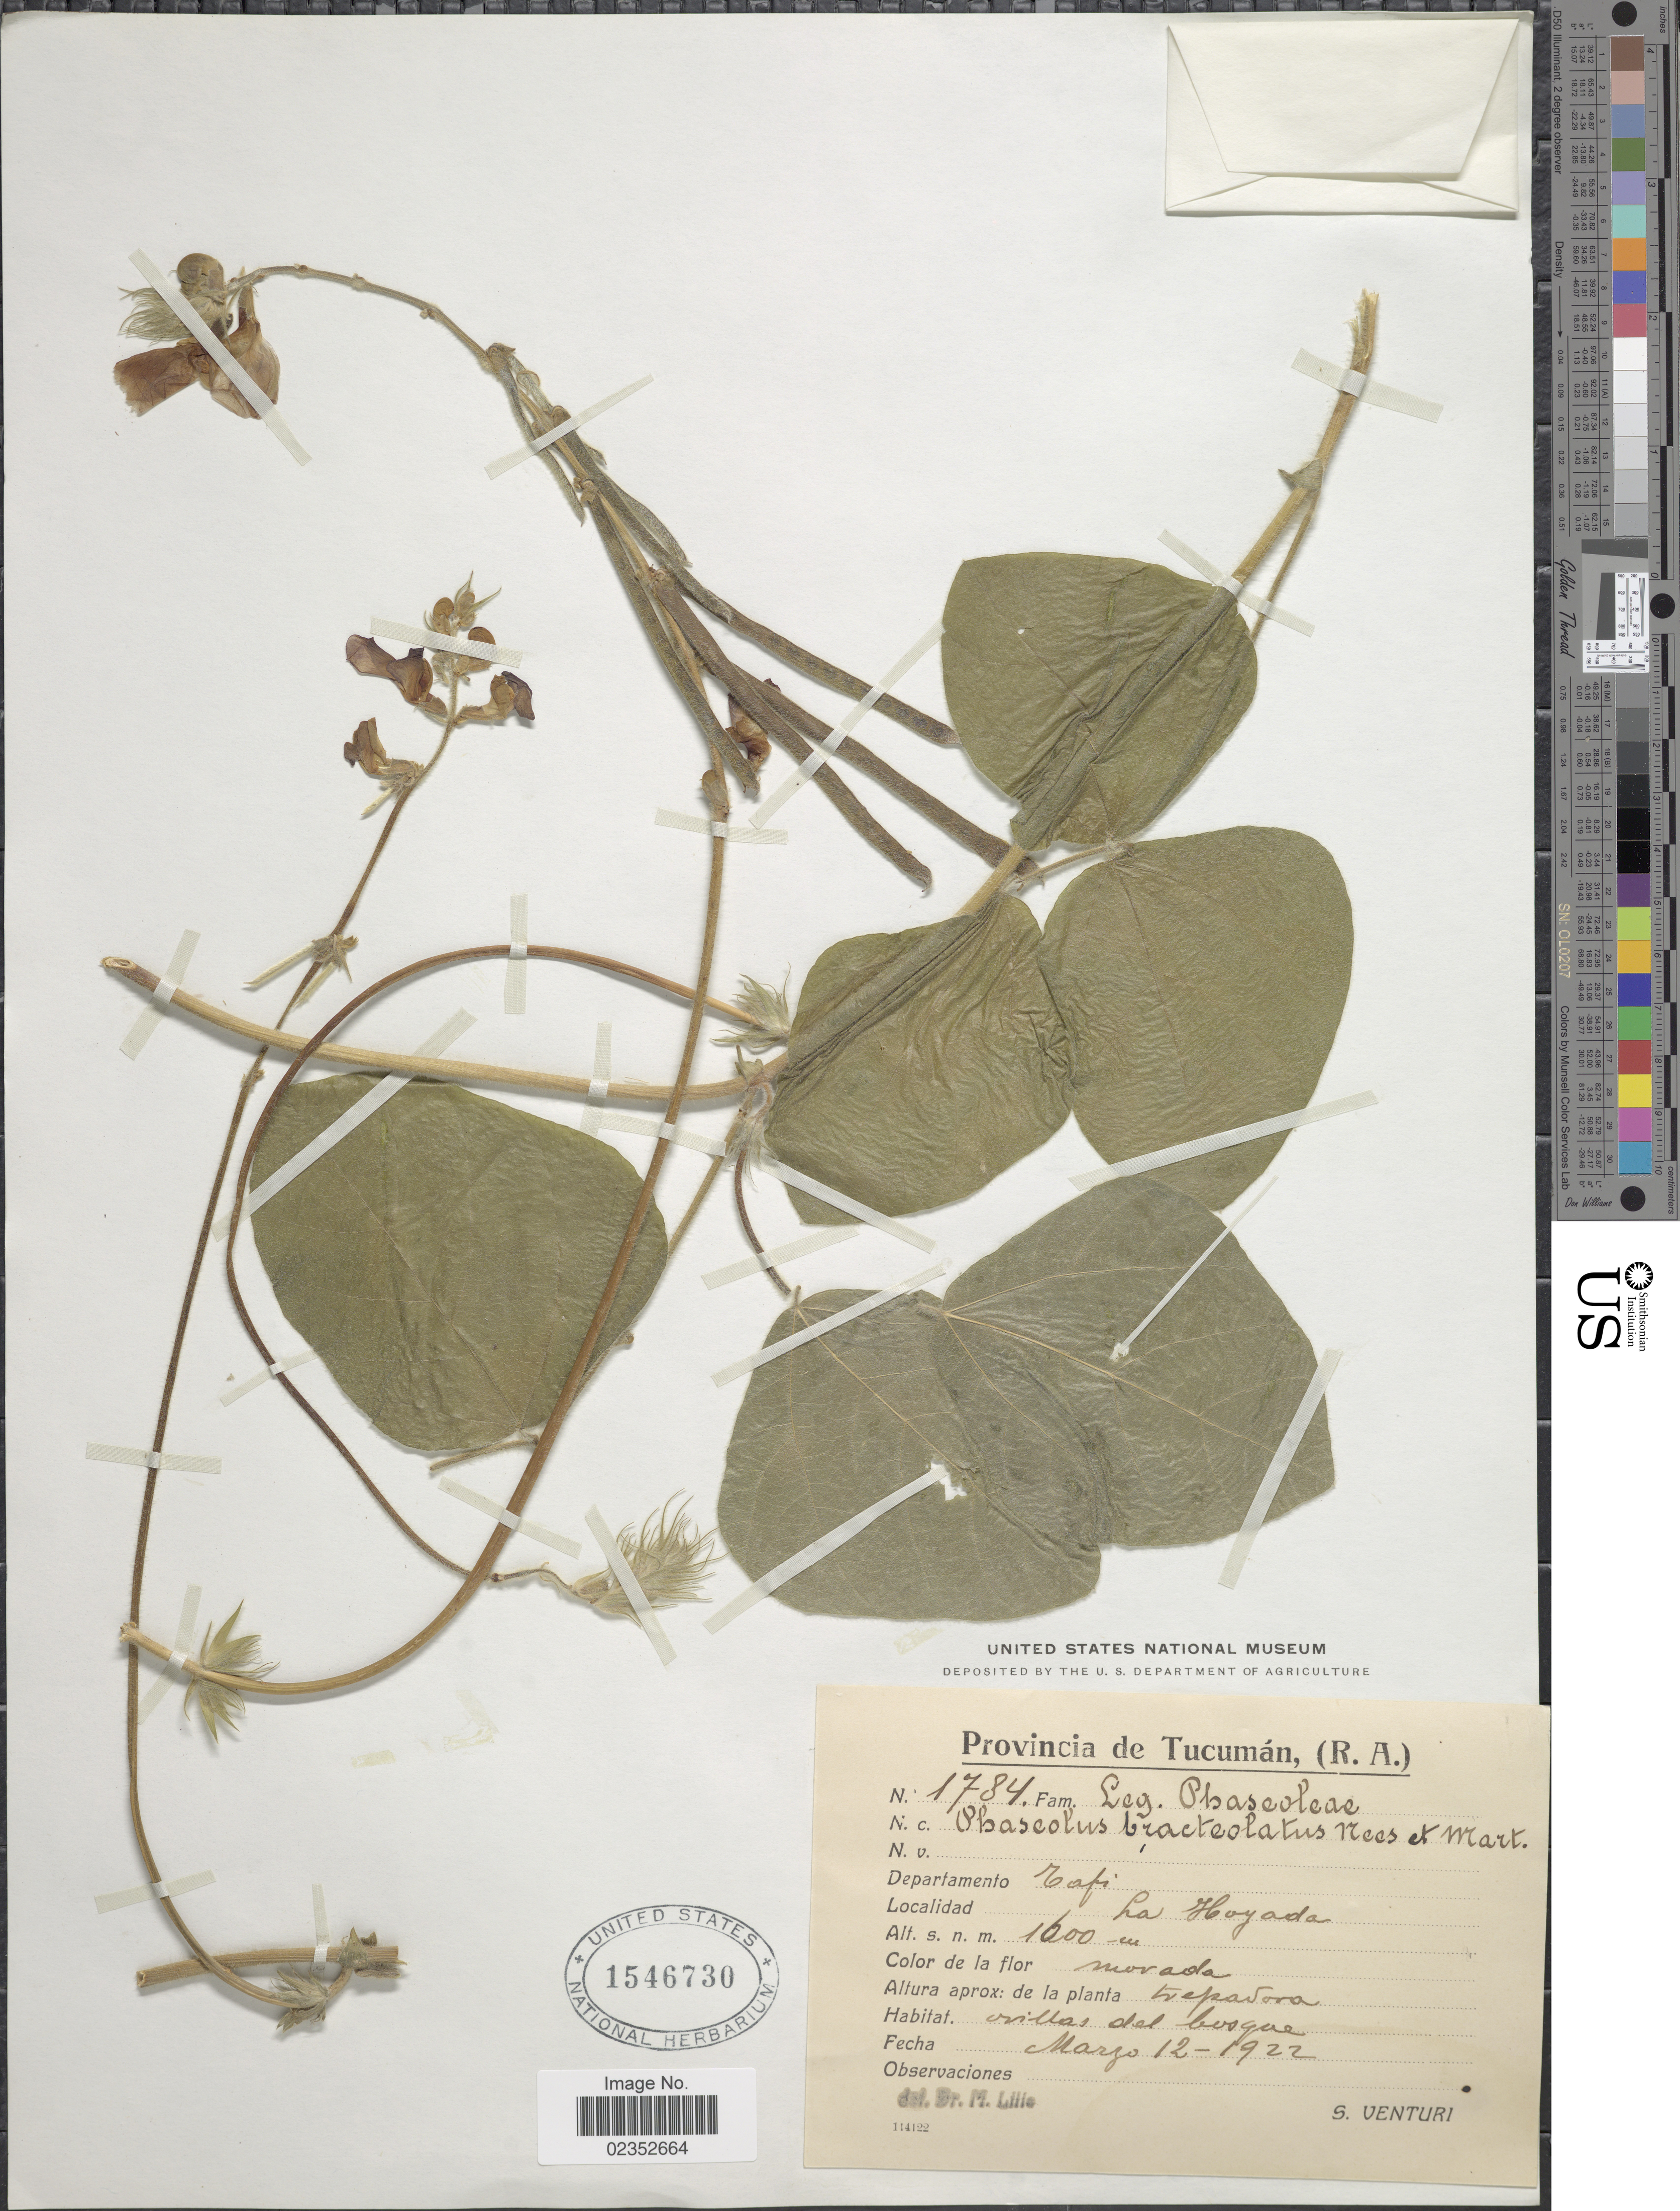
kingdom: Plantae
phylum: Tracheophyta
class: Magnoliopsida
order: Fabales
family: Fabaceae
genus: Macroptilium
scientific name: Macroptilium bracteatum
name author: (Nees & Mart.) Maréchal & Baudet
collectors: S. Venturi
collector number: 1784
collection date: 1922-03-12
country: Argentina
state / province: Tucuman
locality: Provincia de Tucuman, (R.A.), departamento Tafi, La Hoyada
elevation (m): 1600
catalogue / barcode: US 1546730